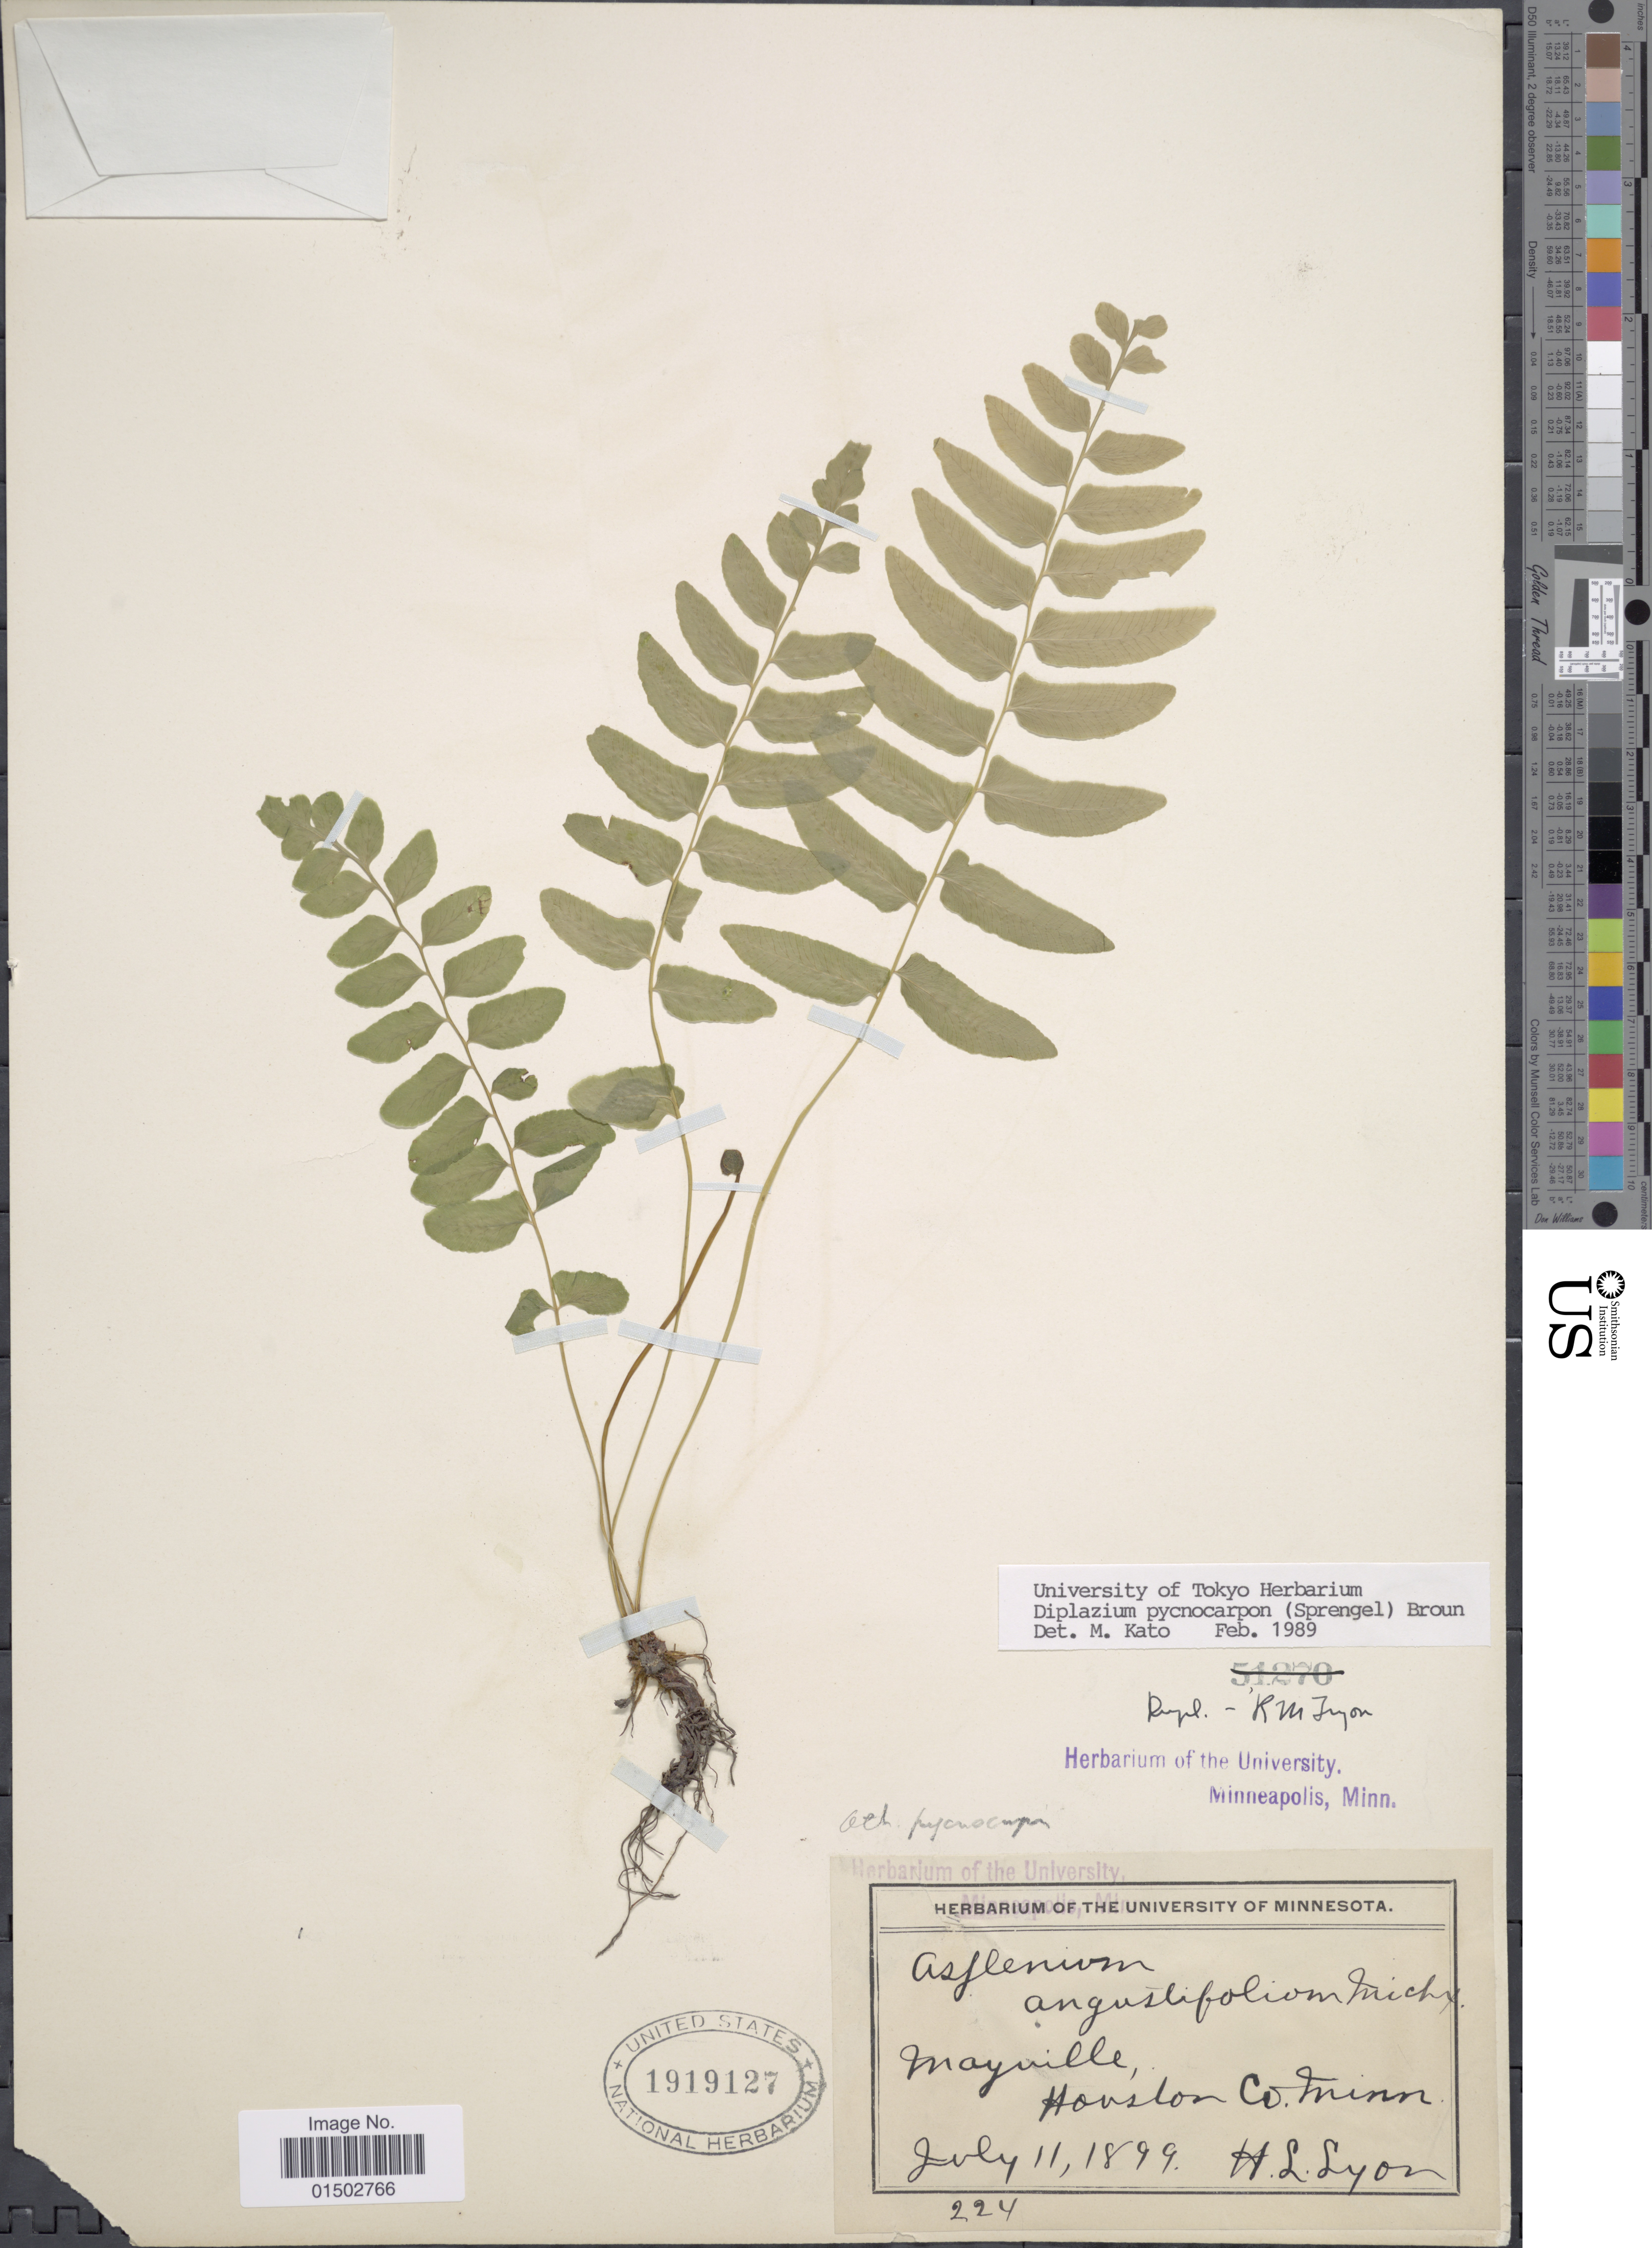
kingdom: Plantae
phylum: Tracheophyta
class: Polypodiopsida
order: Polypodiales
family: Diplaziopsidaceae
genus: Homalosorus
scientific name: Homalosorus pycnocarpos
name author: (Spreng.) Pic. Serm.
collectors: H. Lyon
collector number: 224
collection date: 1899-07-11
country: United States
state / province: Minnesota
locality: Mayville, Houston Co.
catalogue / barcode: US 1919127